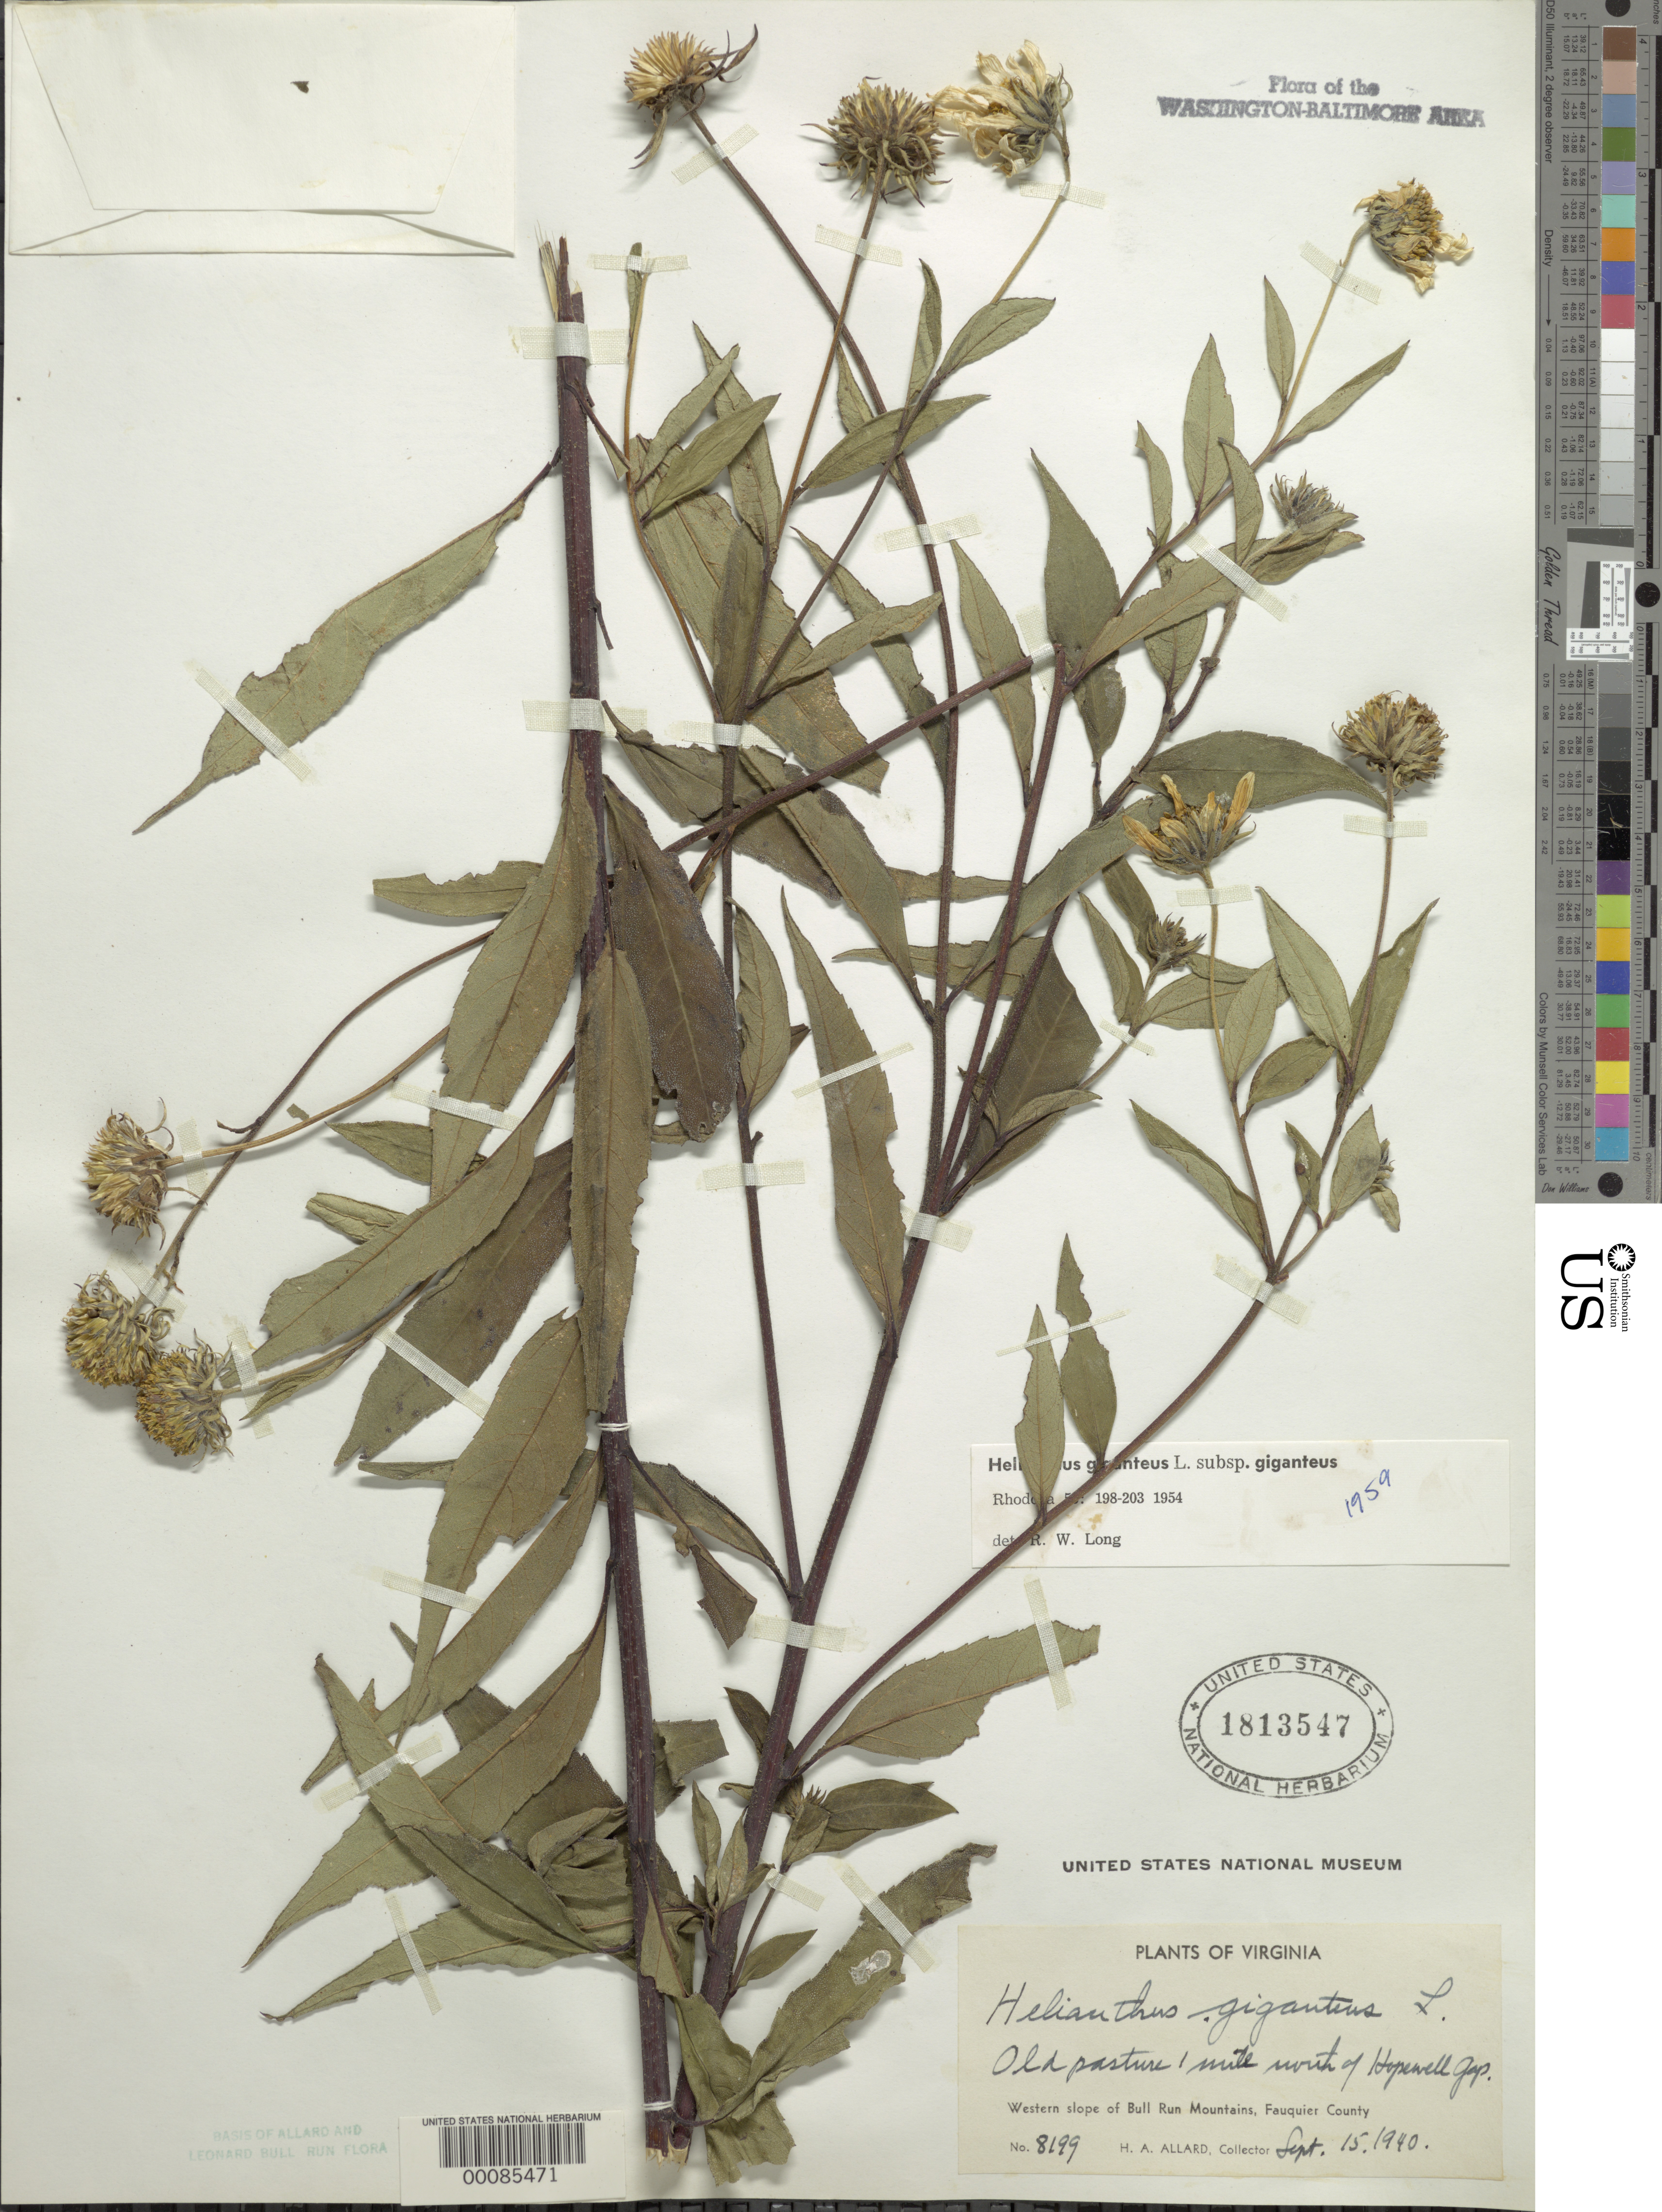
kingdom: Plantae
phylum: Tracheophyta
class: Magnoliopsida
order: Asterales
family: Asteraceae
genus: Helianthus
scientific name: Helianthus giganteus var. giganteus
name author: L.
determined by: Long, R. W.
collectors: H. A. Allard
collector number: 8199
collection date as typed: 15 Sep 1940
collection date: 1940-09-15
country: United States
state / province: Virginia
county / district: Fauquier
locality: North of Hopewell Gap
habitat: Old pasture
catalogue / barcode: US 1813547